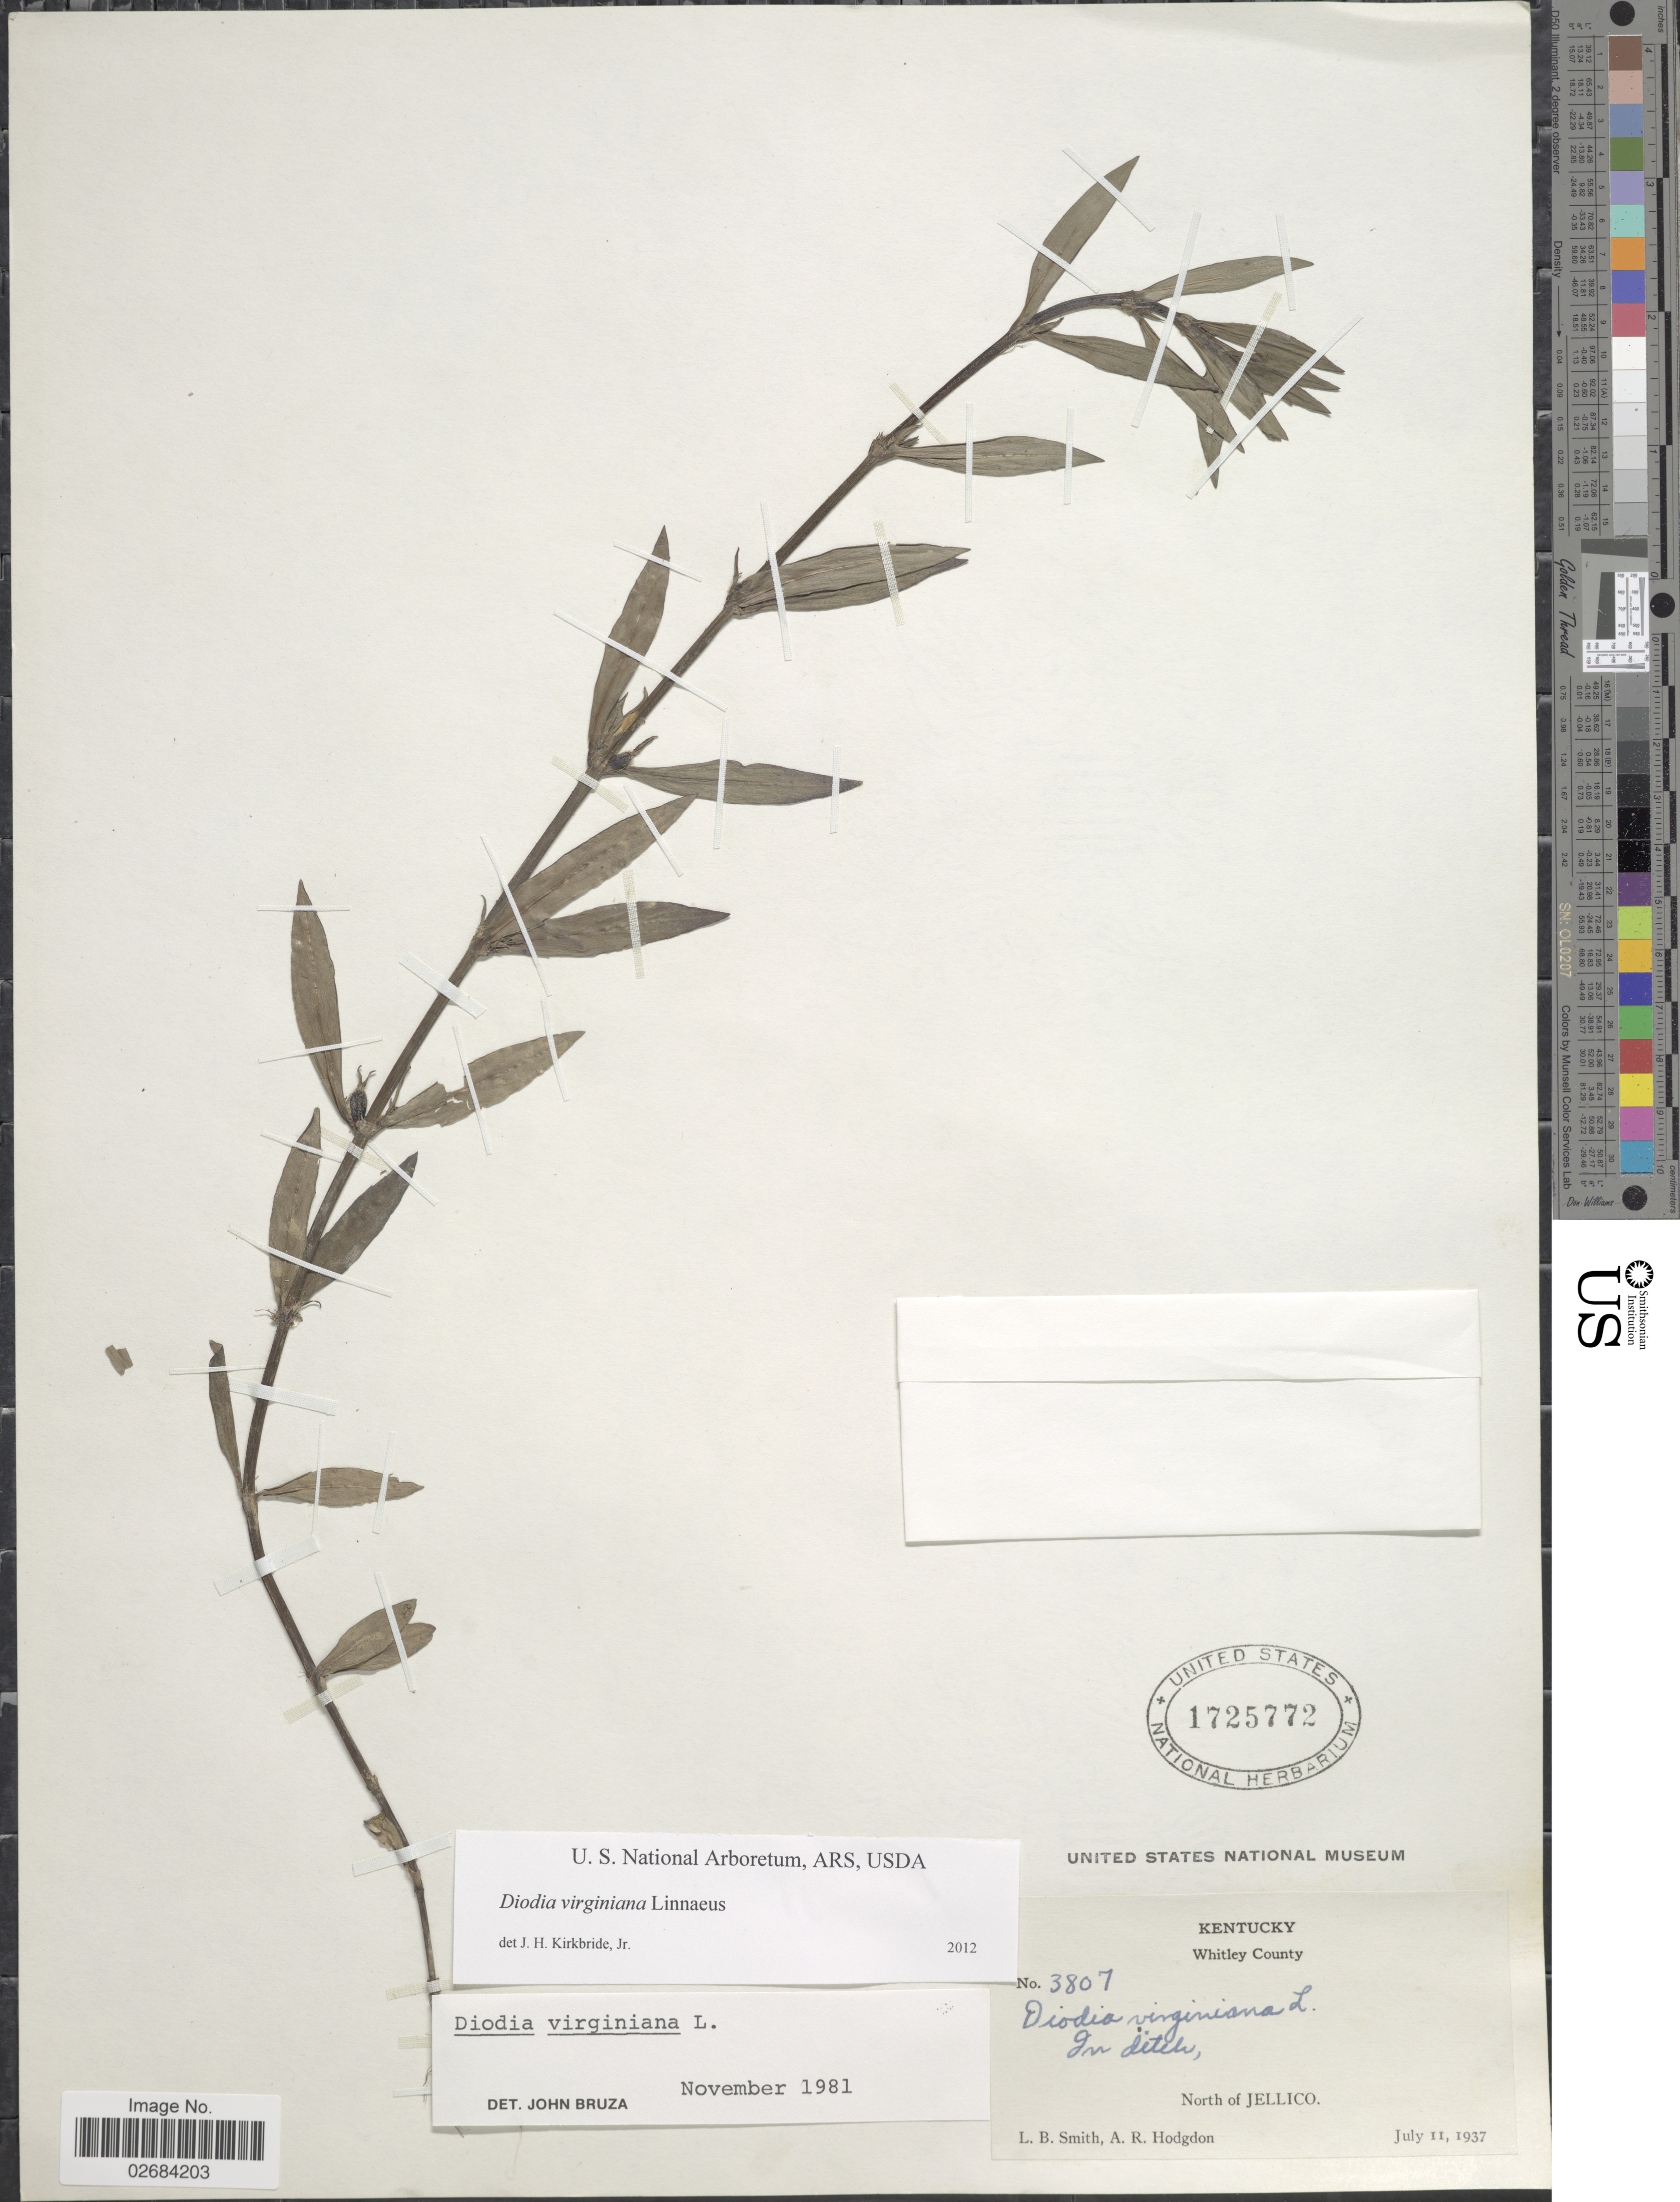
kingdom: Plantae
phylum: Tracheophyta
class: Magnoliopsida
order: Gentianales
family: Rubiaceae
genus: Diodia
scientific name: Diodia virginiana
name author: L.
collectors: L. Smith & A. R. Hodgdon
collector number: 3807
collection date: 1937-07-11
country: United States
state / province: Kentucky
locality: Whitley County, in ditch, North of Jellico.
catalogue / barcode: US 1725772